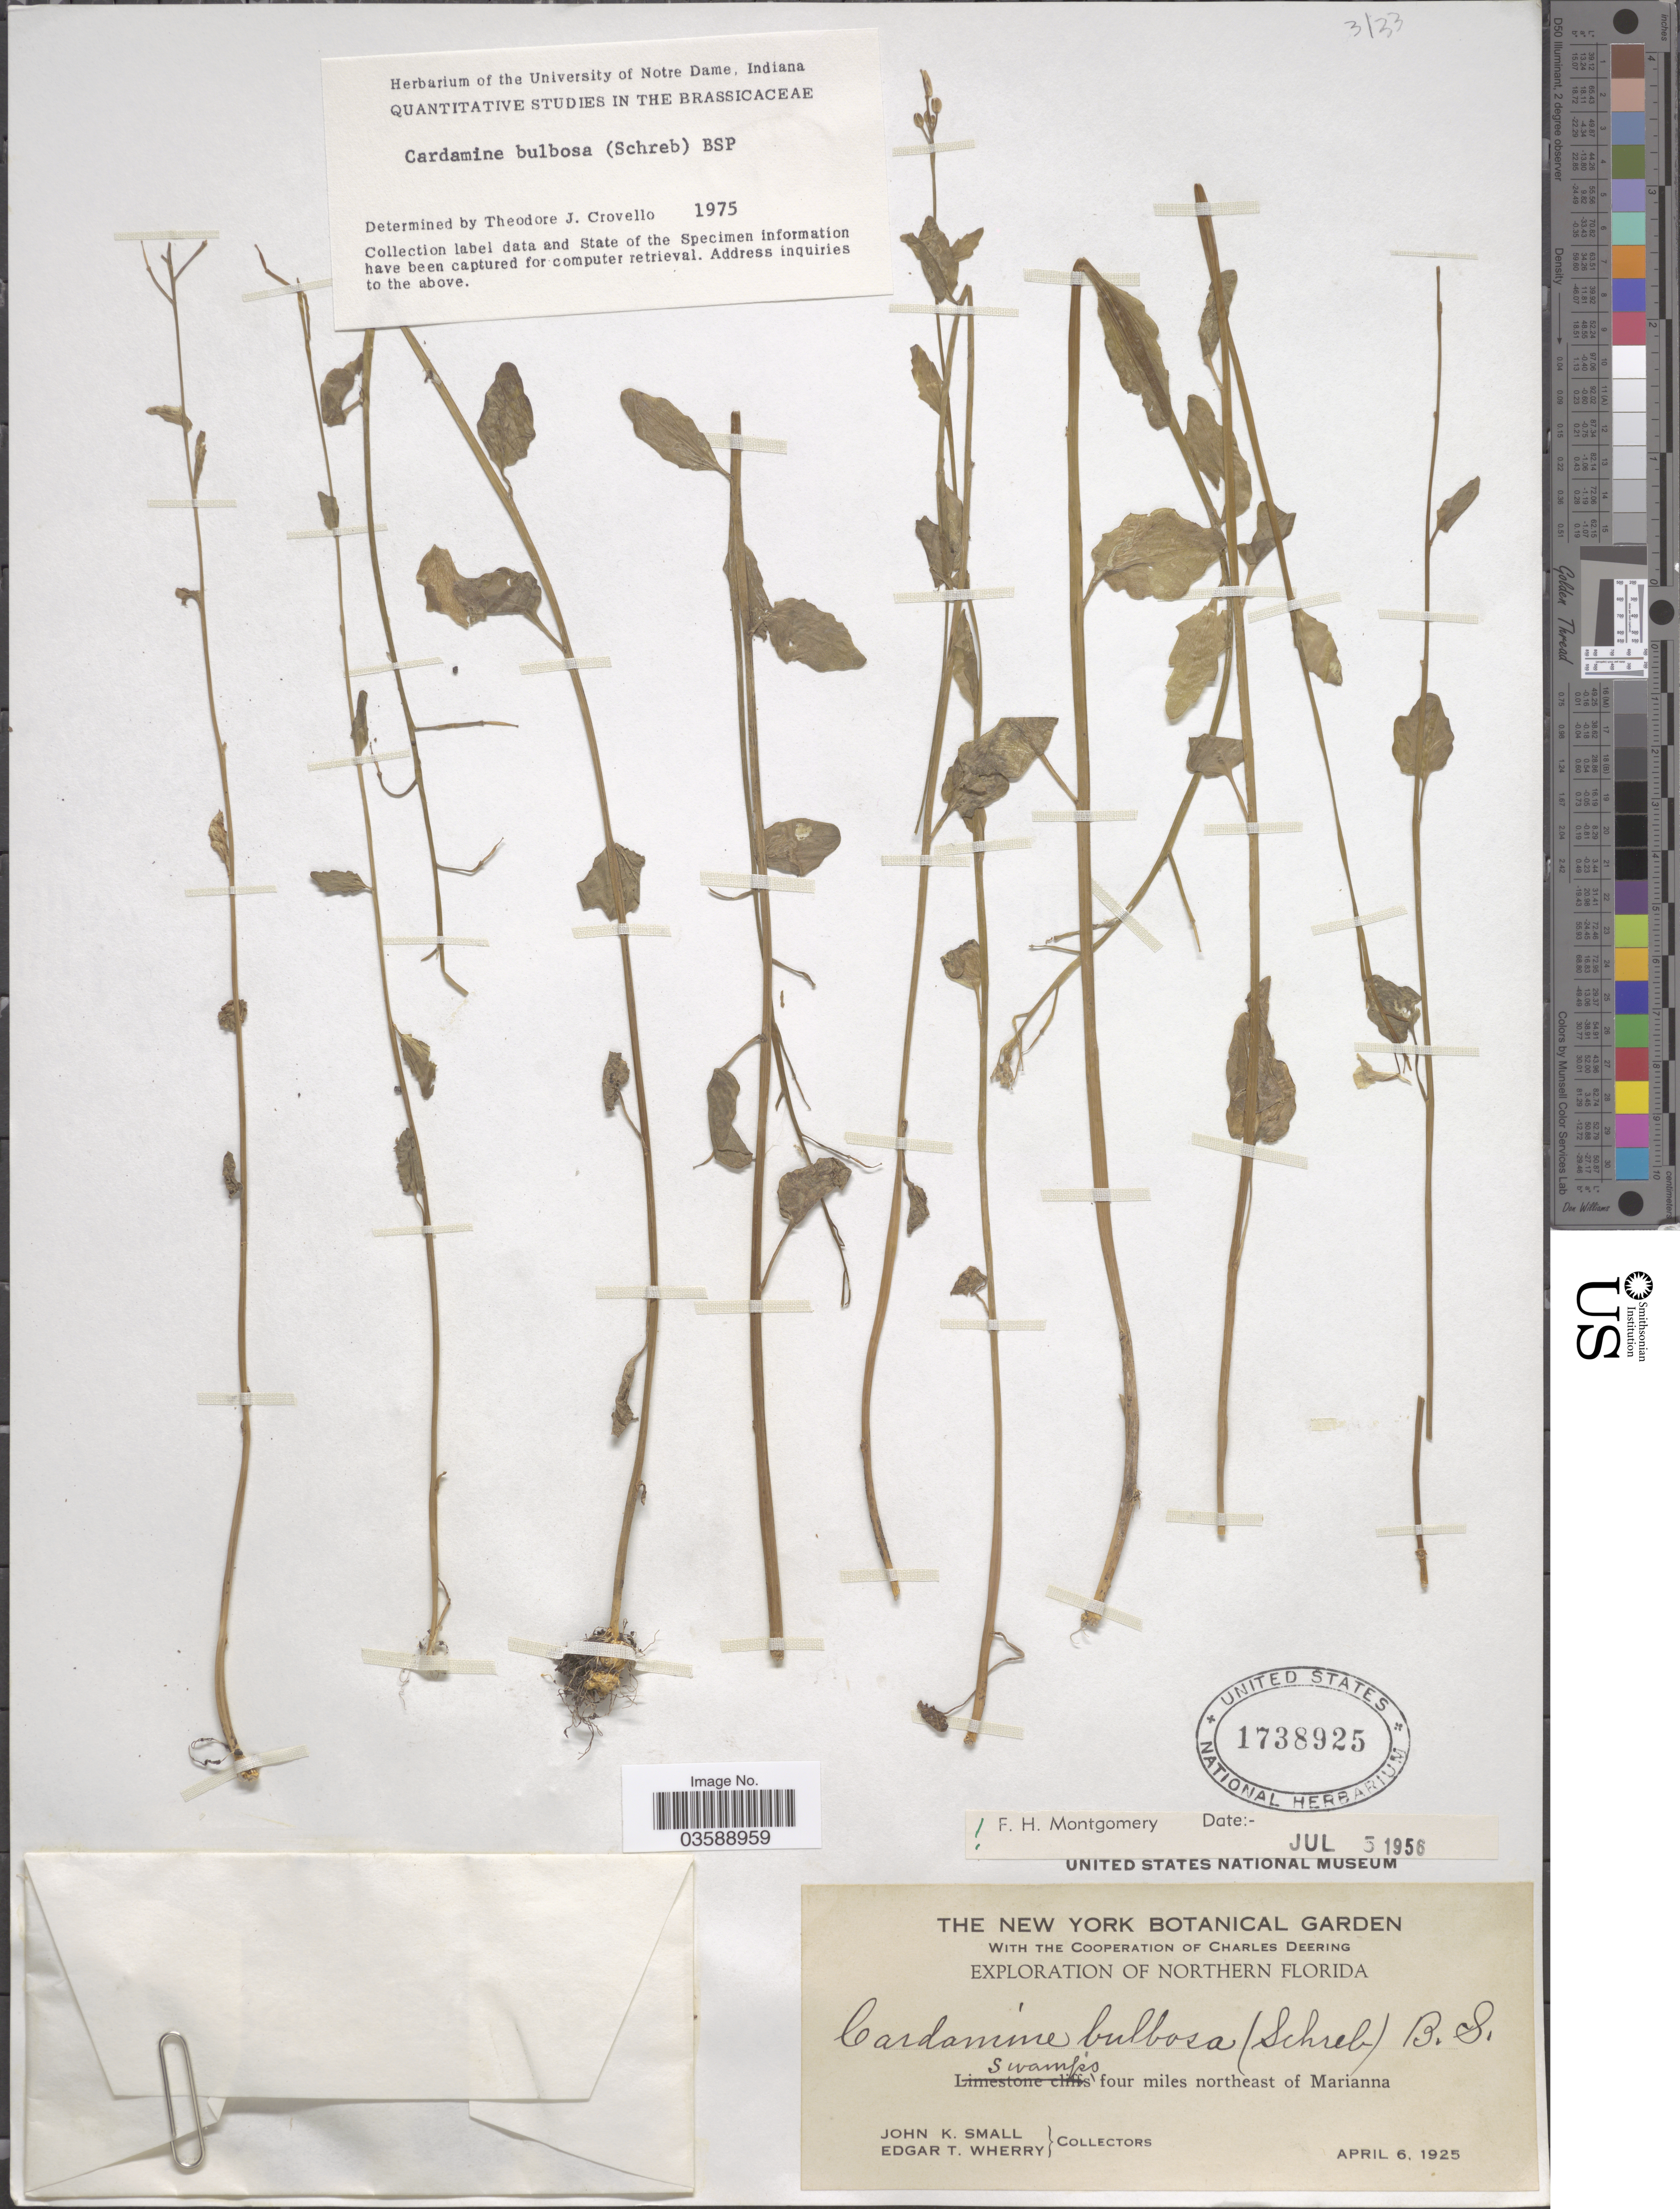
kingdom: Plantae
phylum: Tracheophyta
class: Magnoliopsida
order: Brassicales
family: Brassicaceae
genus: Cardamine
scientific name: Cardamine bulbosa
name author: (Schreb. ex Muhl.) Britton et al.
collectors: J. K. Small & E. T. Wherry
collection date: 1925-04-06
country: United States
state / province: Florida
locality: Northern Florida. Swamps four miles Northeast of Marianna.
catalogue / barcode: US 1738925